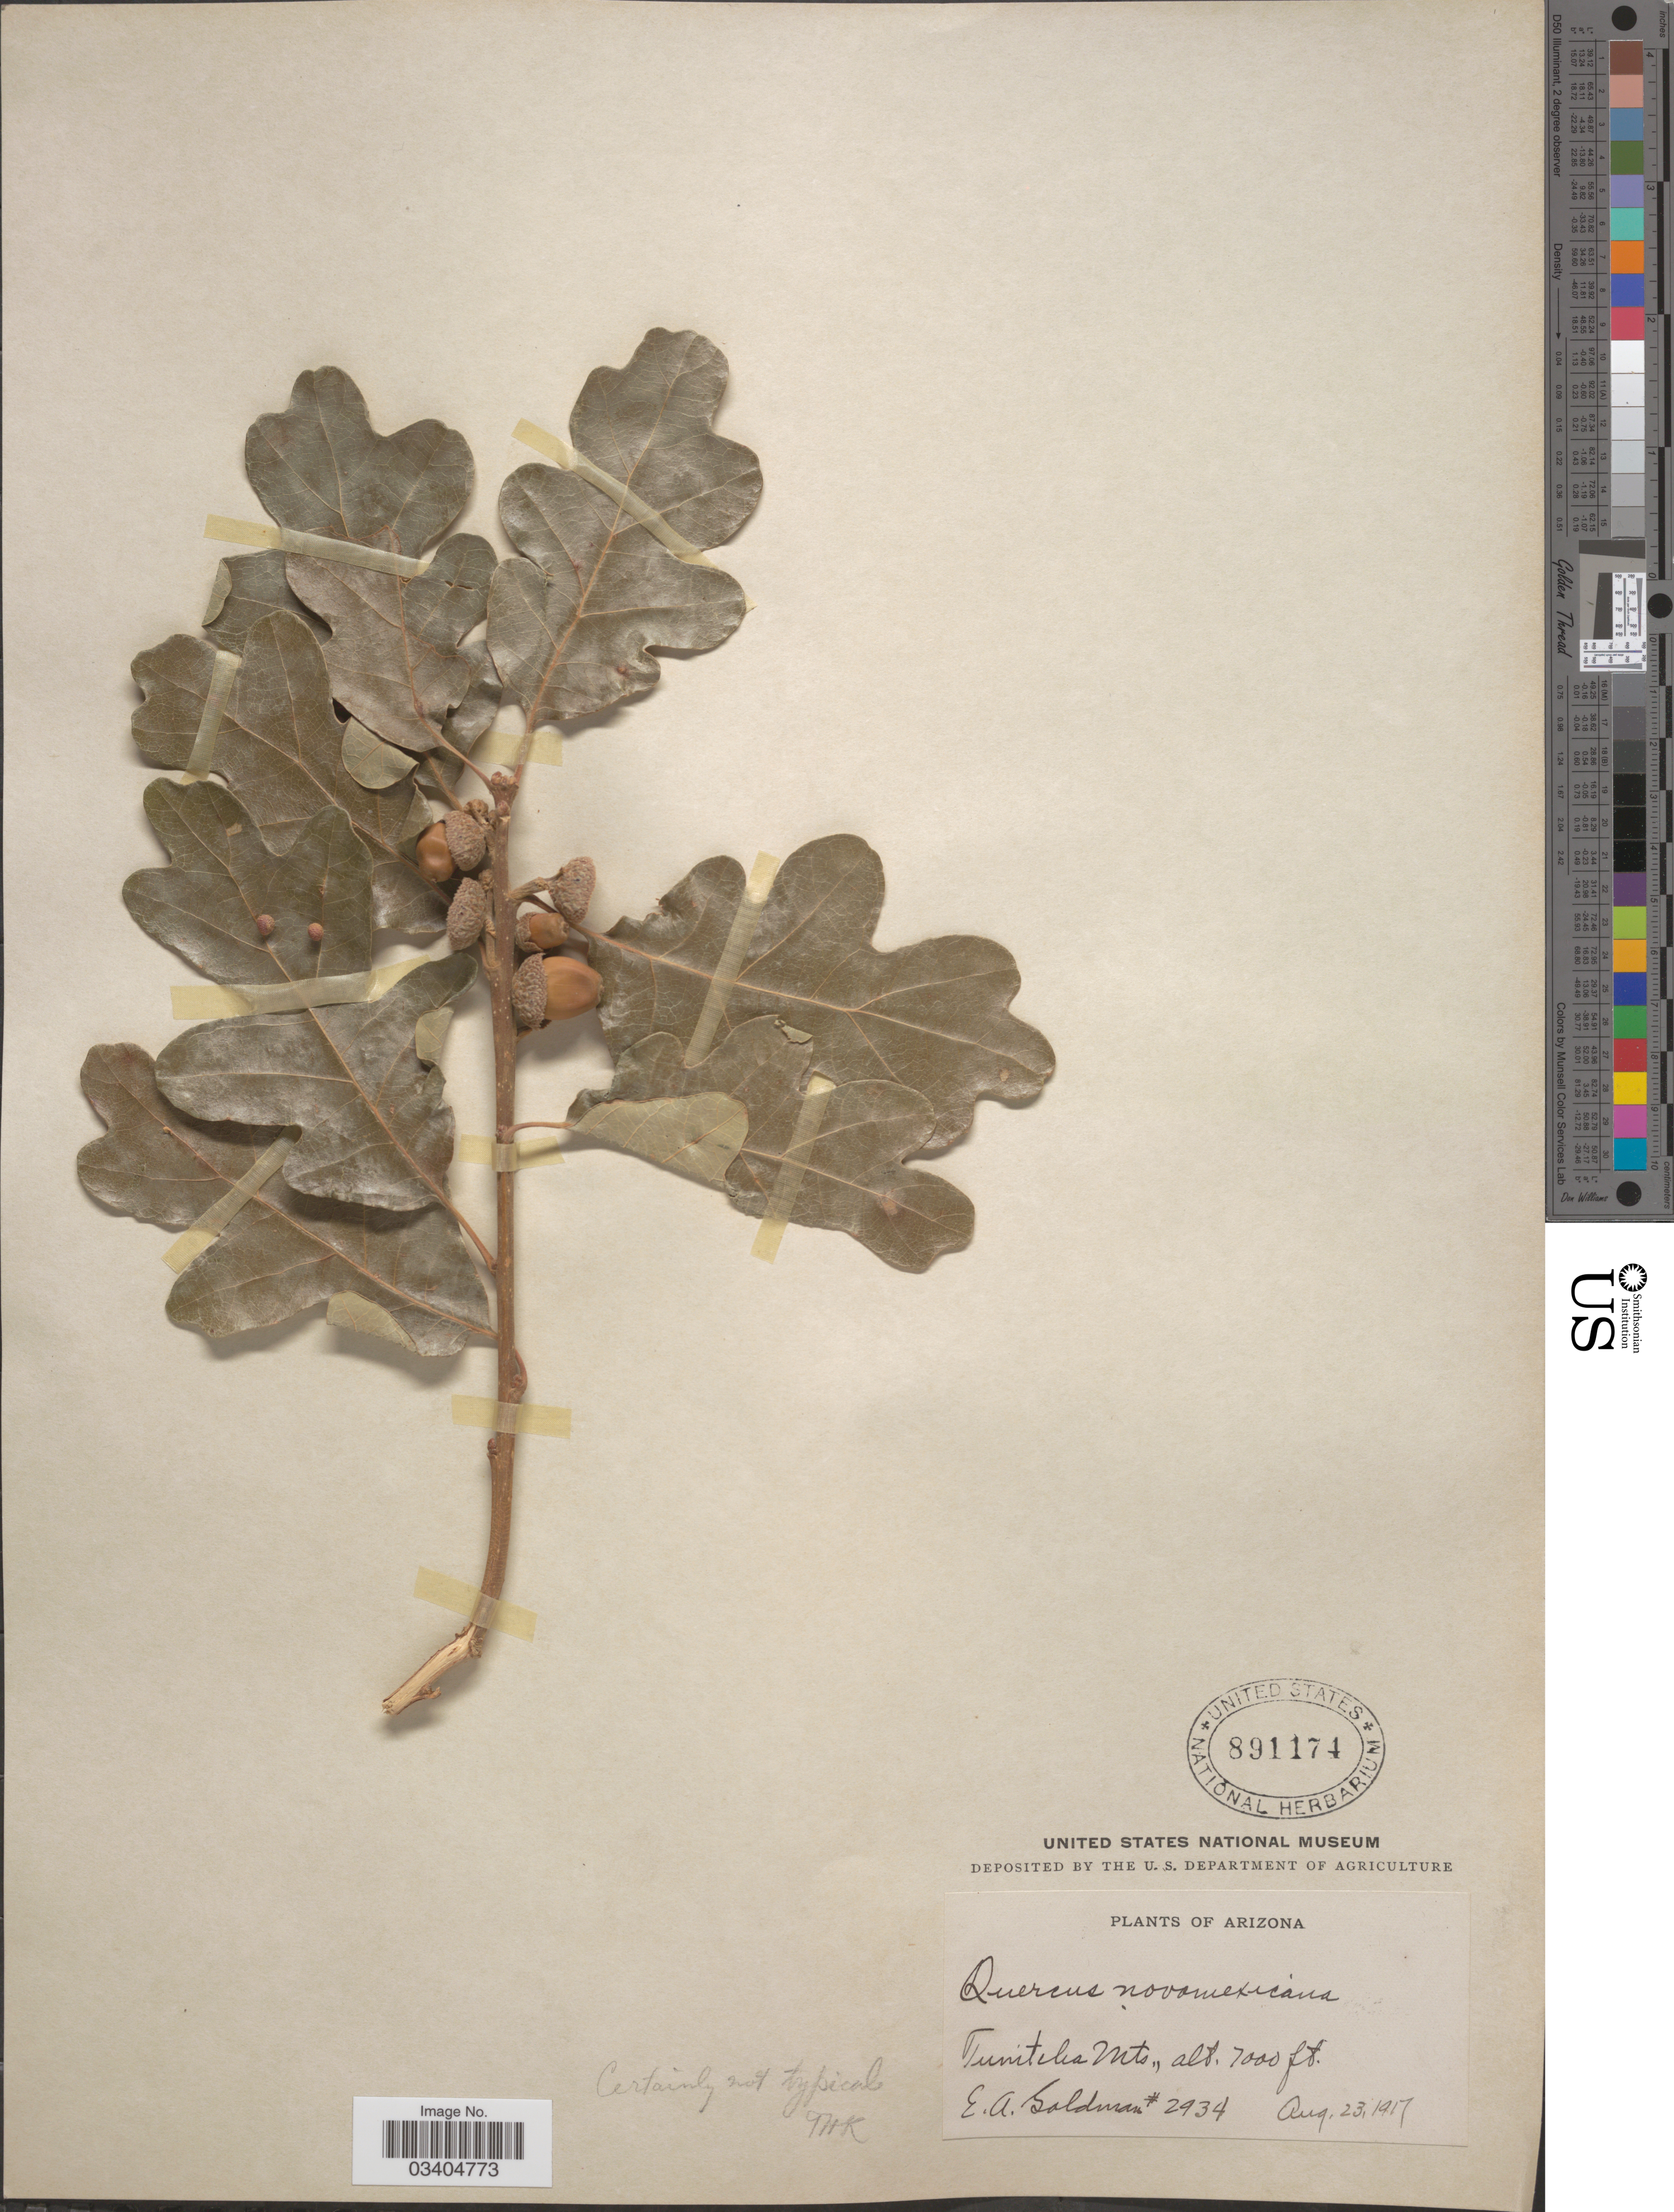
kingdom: Plantae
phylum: Tracheophyta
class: Magnoliopsida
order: Fagales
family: Fagaceae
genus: Quercus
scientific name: Quercus gambelii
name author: Nutt.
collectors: E. A. Goldman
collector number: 2934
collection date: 1917-08-23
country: United States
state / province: Arizona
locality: Tunitcha Mts.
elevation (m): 2134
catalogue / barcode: US 891174